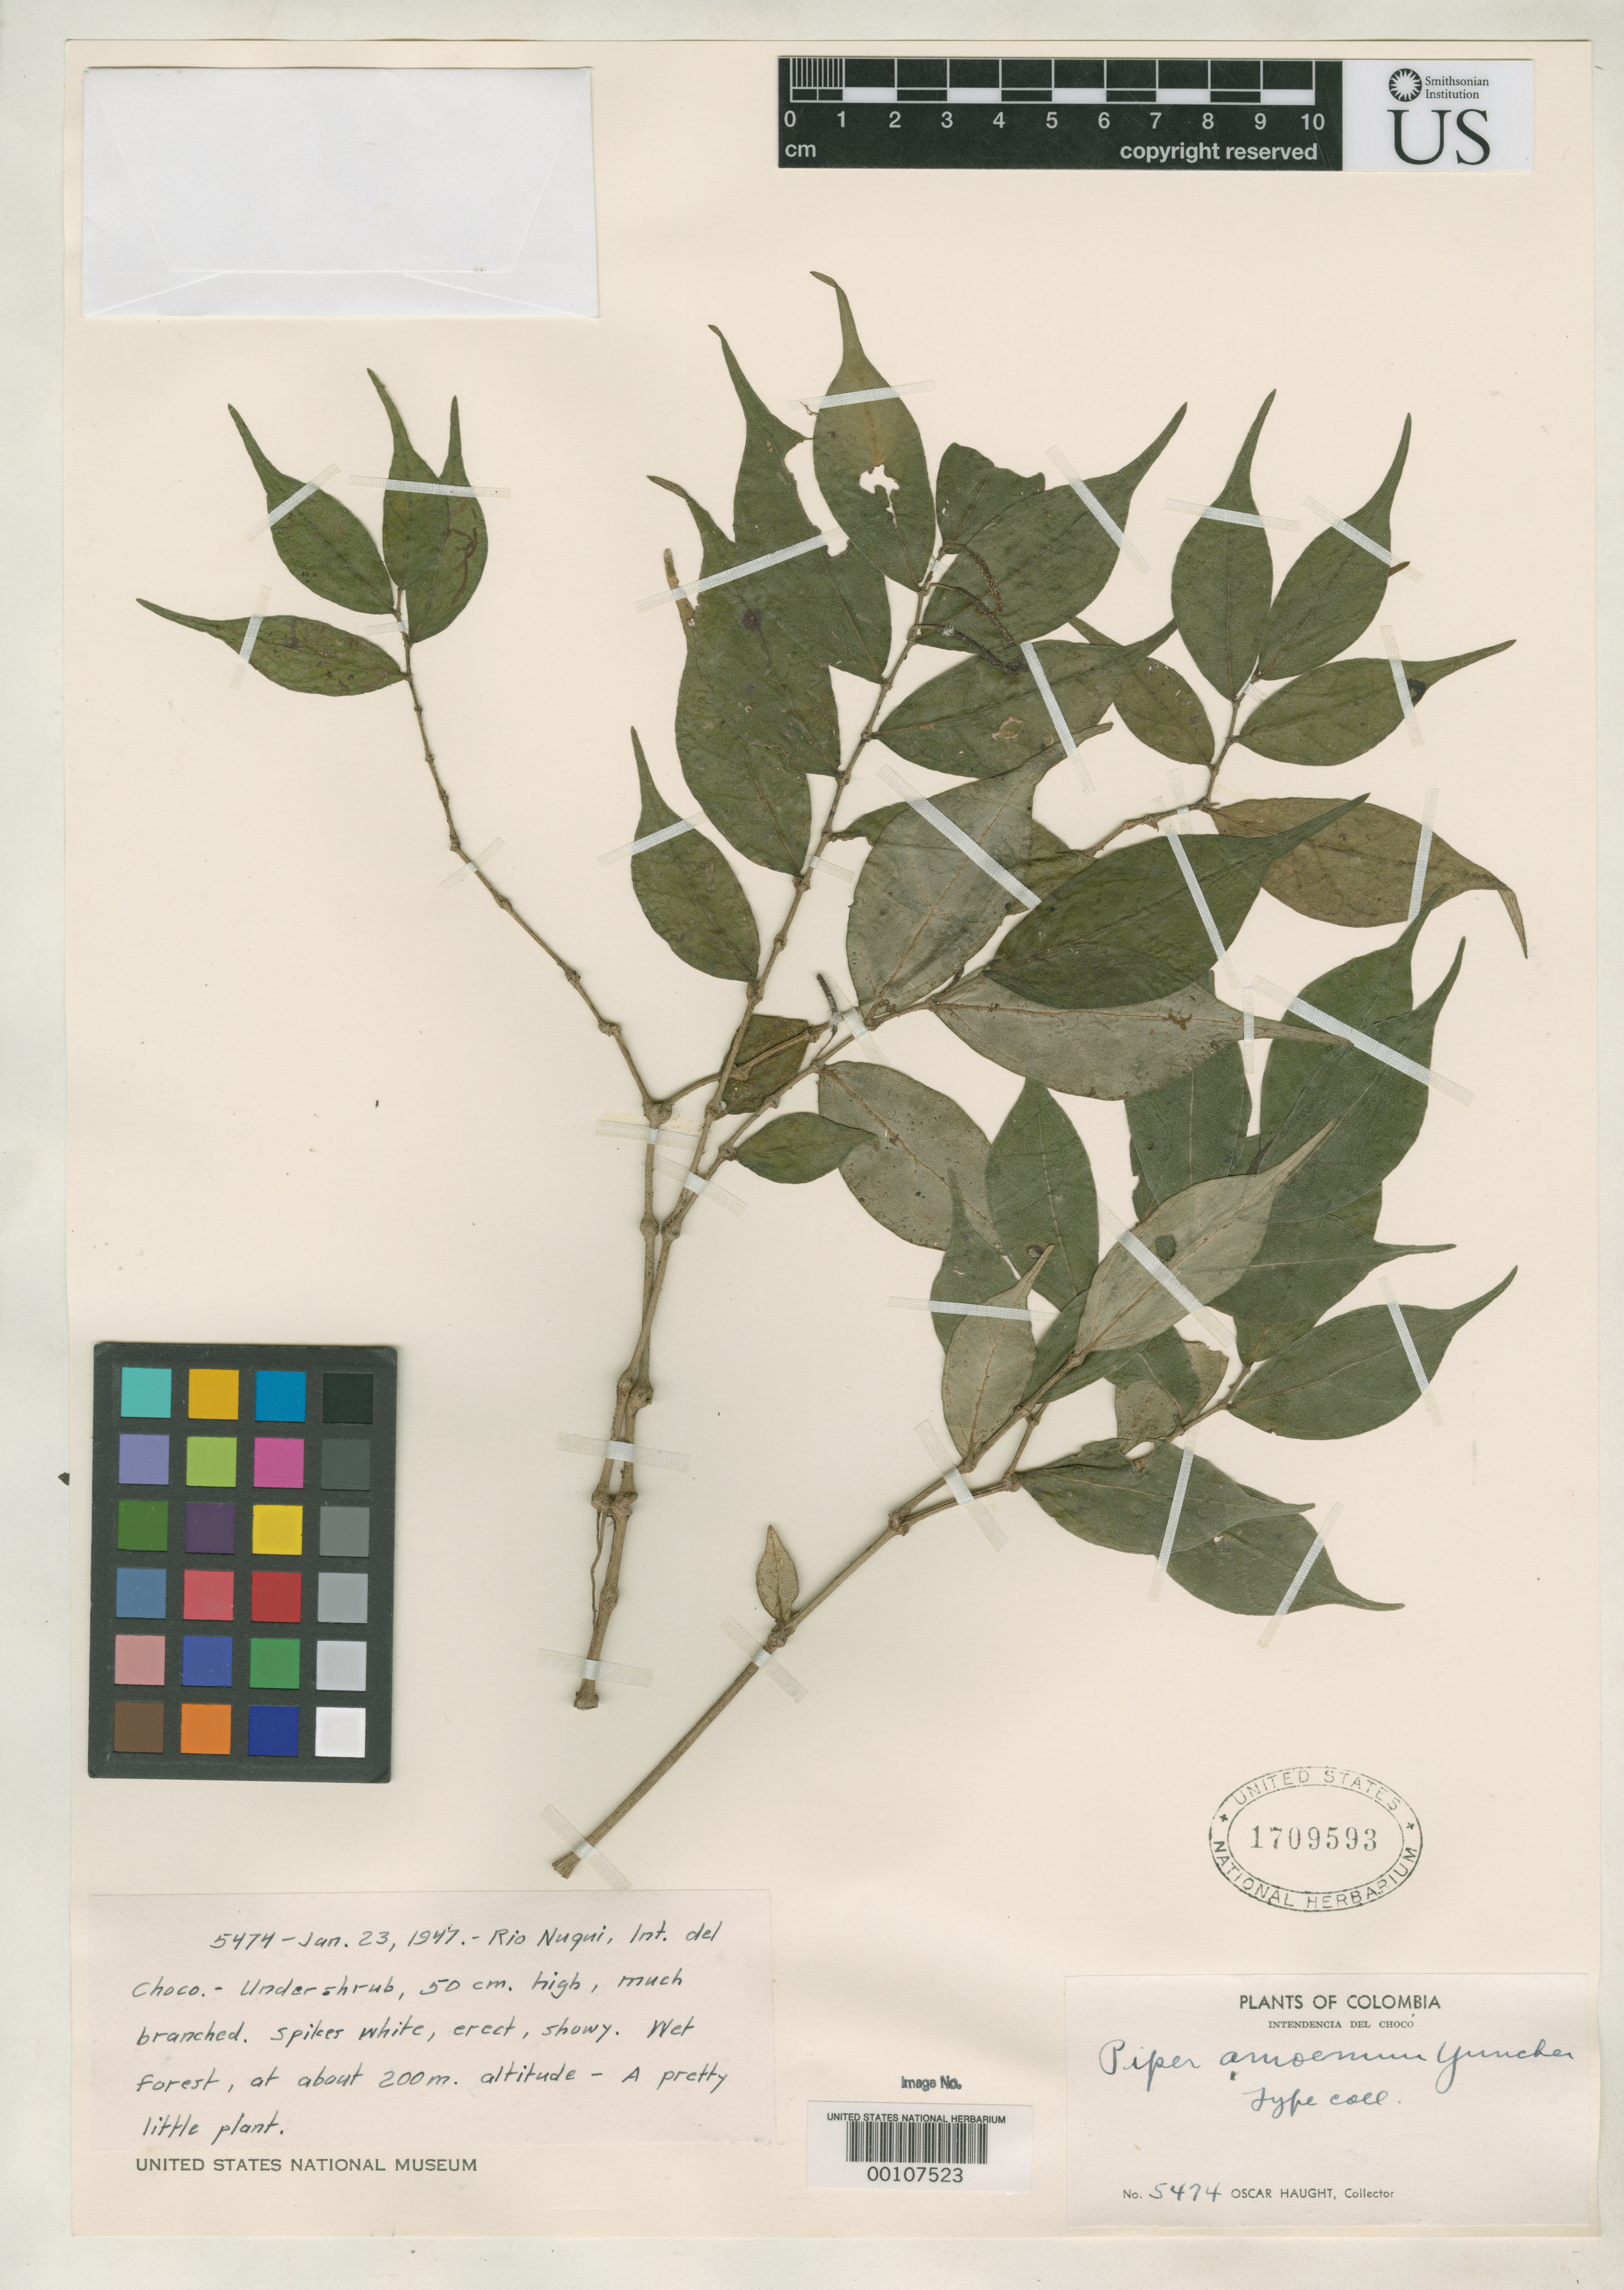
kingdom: Plantae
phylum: Tracheophyta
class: Magnoliopsida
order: Piperales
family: Piperaceae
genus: Piper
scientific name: Piper amoenum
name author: Yunck. in Trel. & Yunck.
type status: Isotype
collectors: O. L. Haught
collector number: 5474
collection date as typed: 23 Jan 1947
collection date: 1947-01-23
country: Colombia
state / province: Chocó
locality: Rio Nuqui.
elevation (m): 200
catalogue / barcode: US 1709593